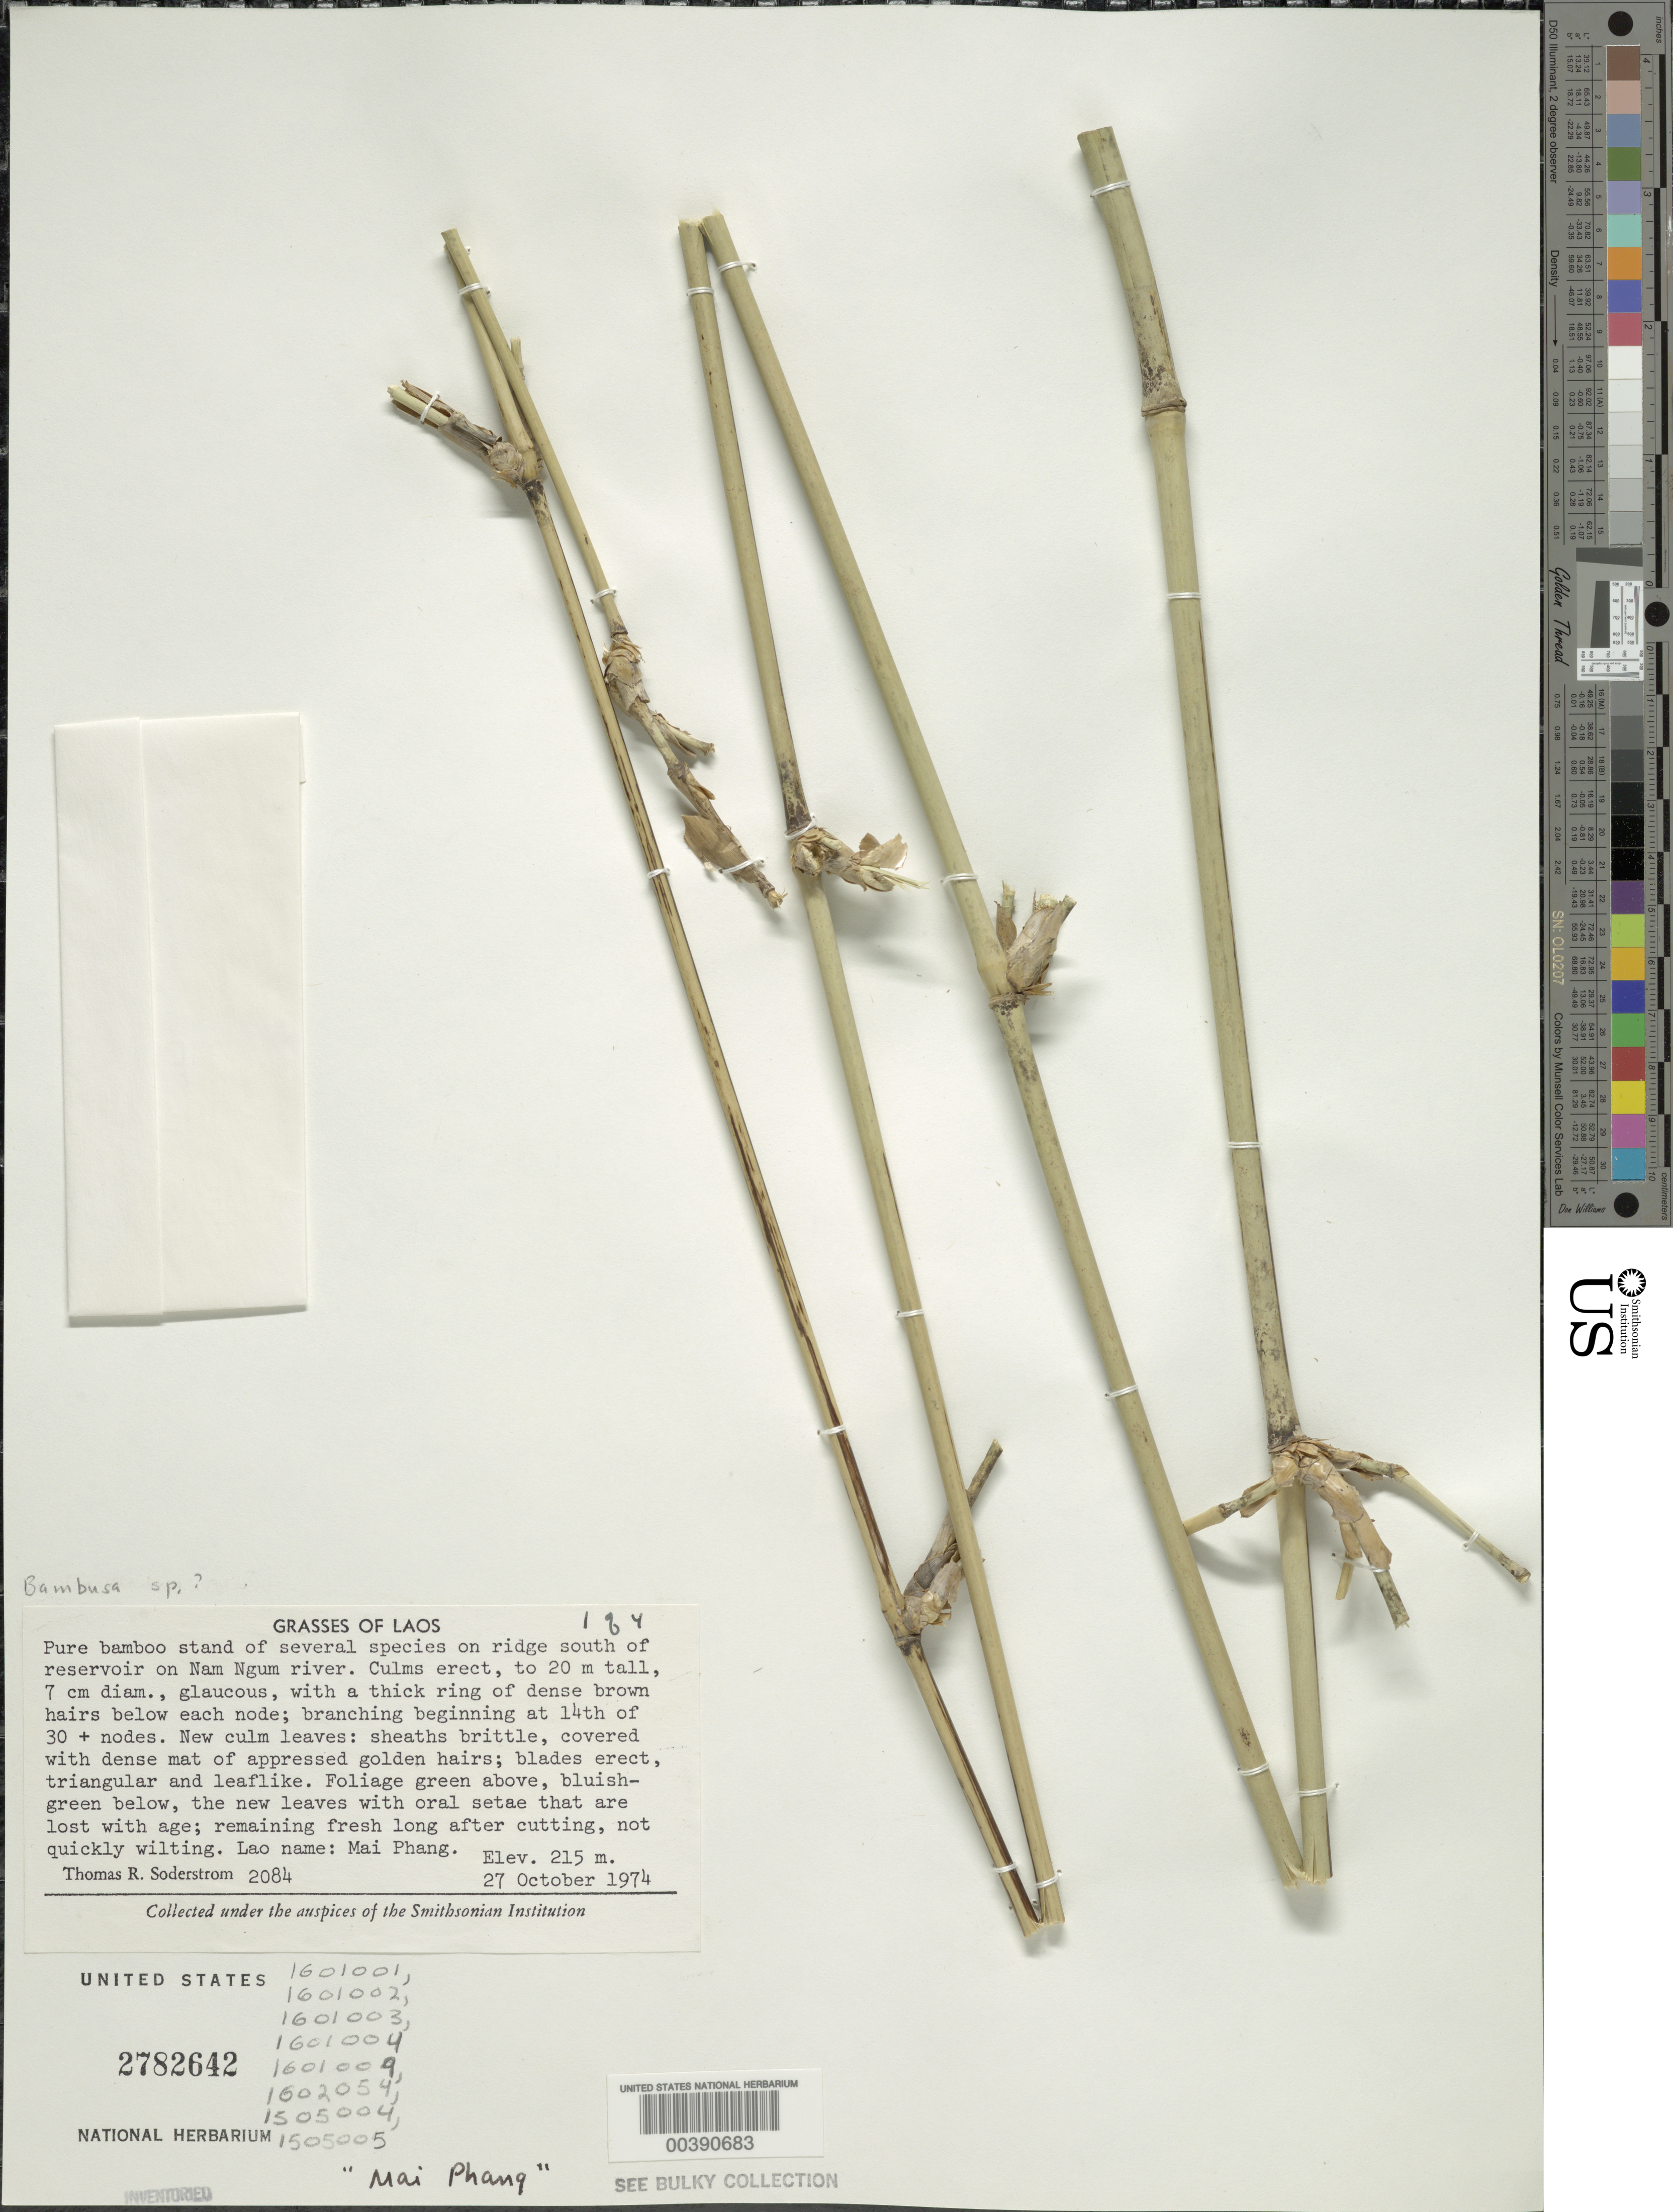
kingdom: Plantae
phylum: Tracheophyta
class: Liliopsida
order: Poales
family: Poaceae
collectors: T. R. Soderstrom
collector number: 2084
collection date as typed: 27 Oct 1974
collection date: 1974-10-27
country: Laos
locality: Nam Ngum River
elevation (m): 215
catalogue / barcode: US 2782642